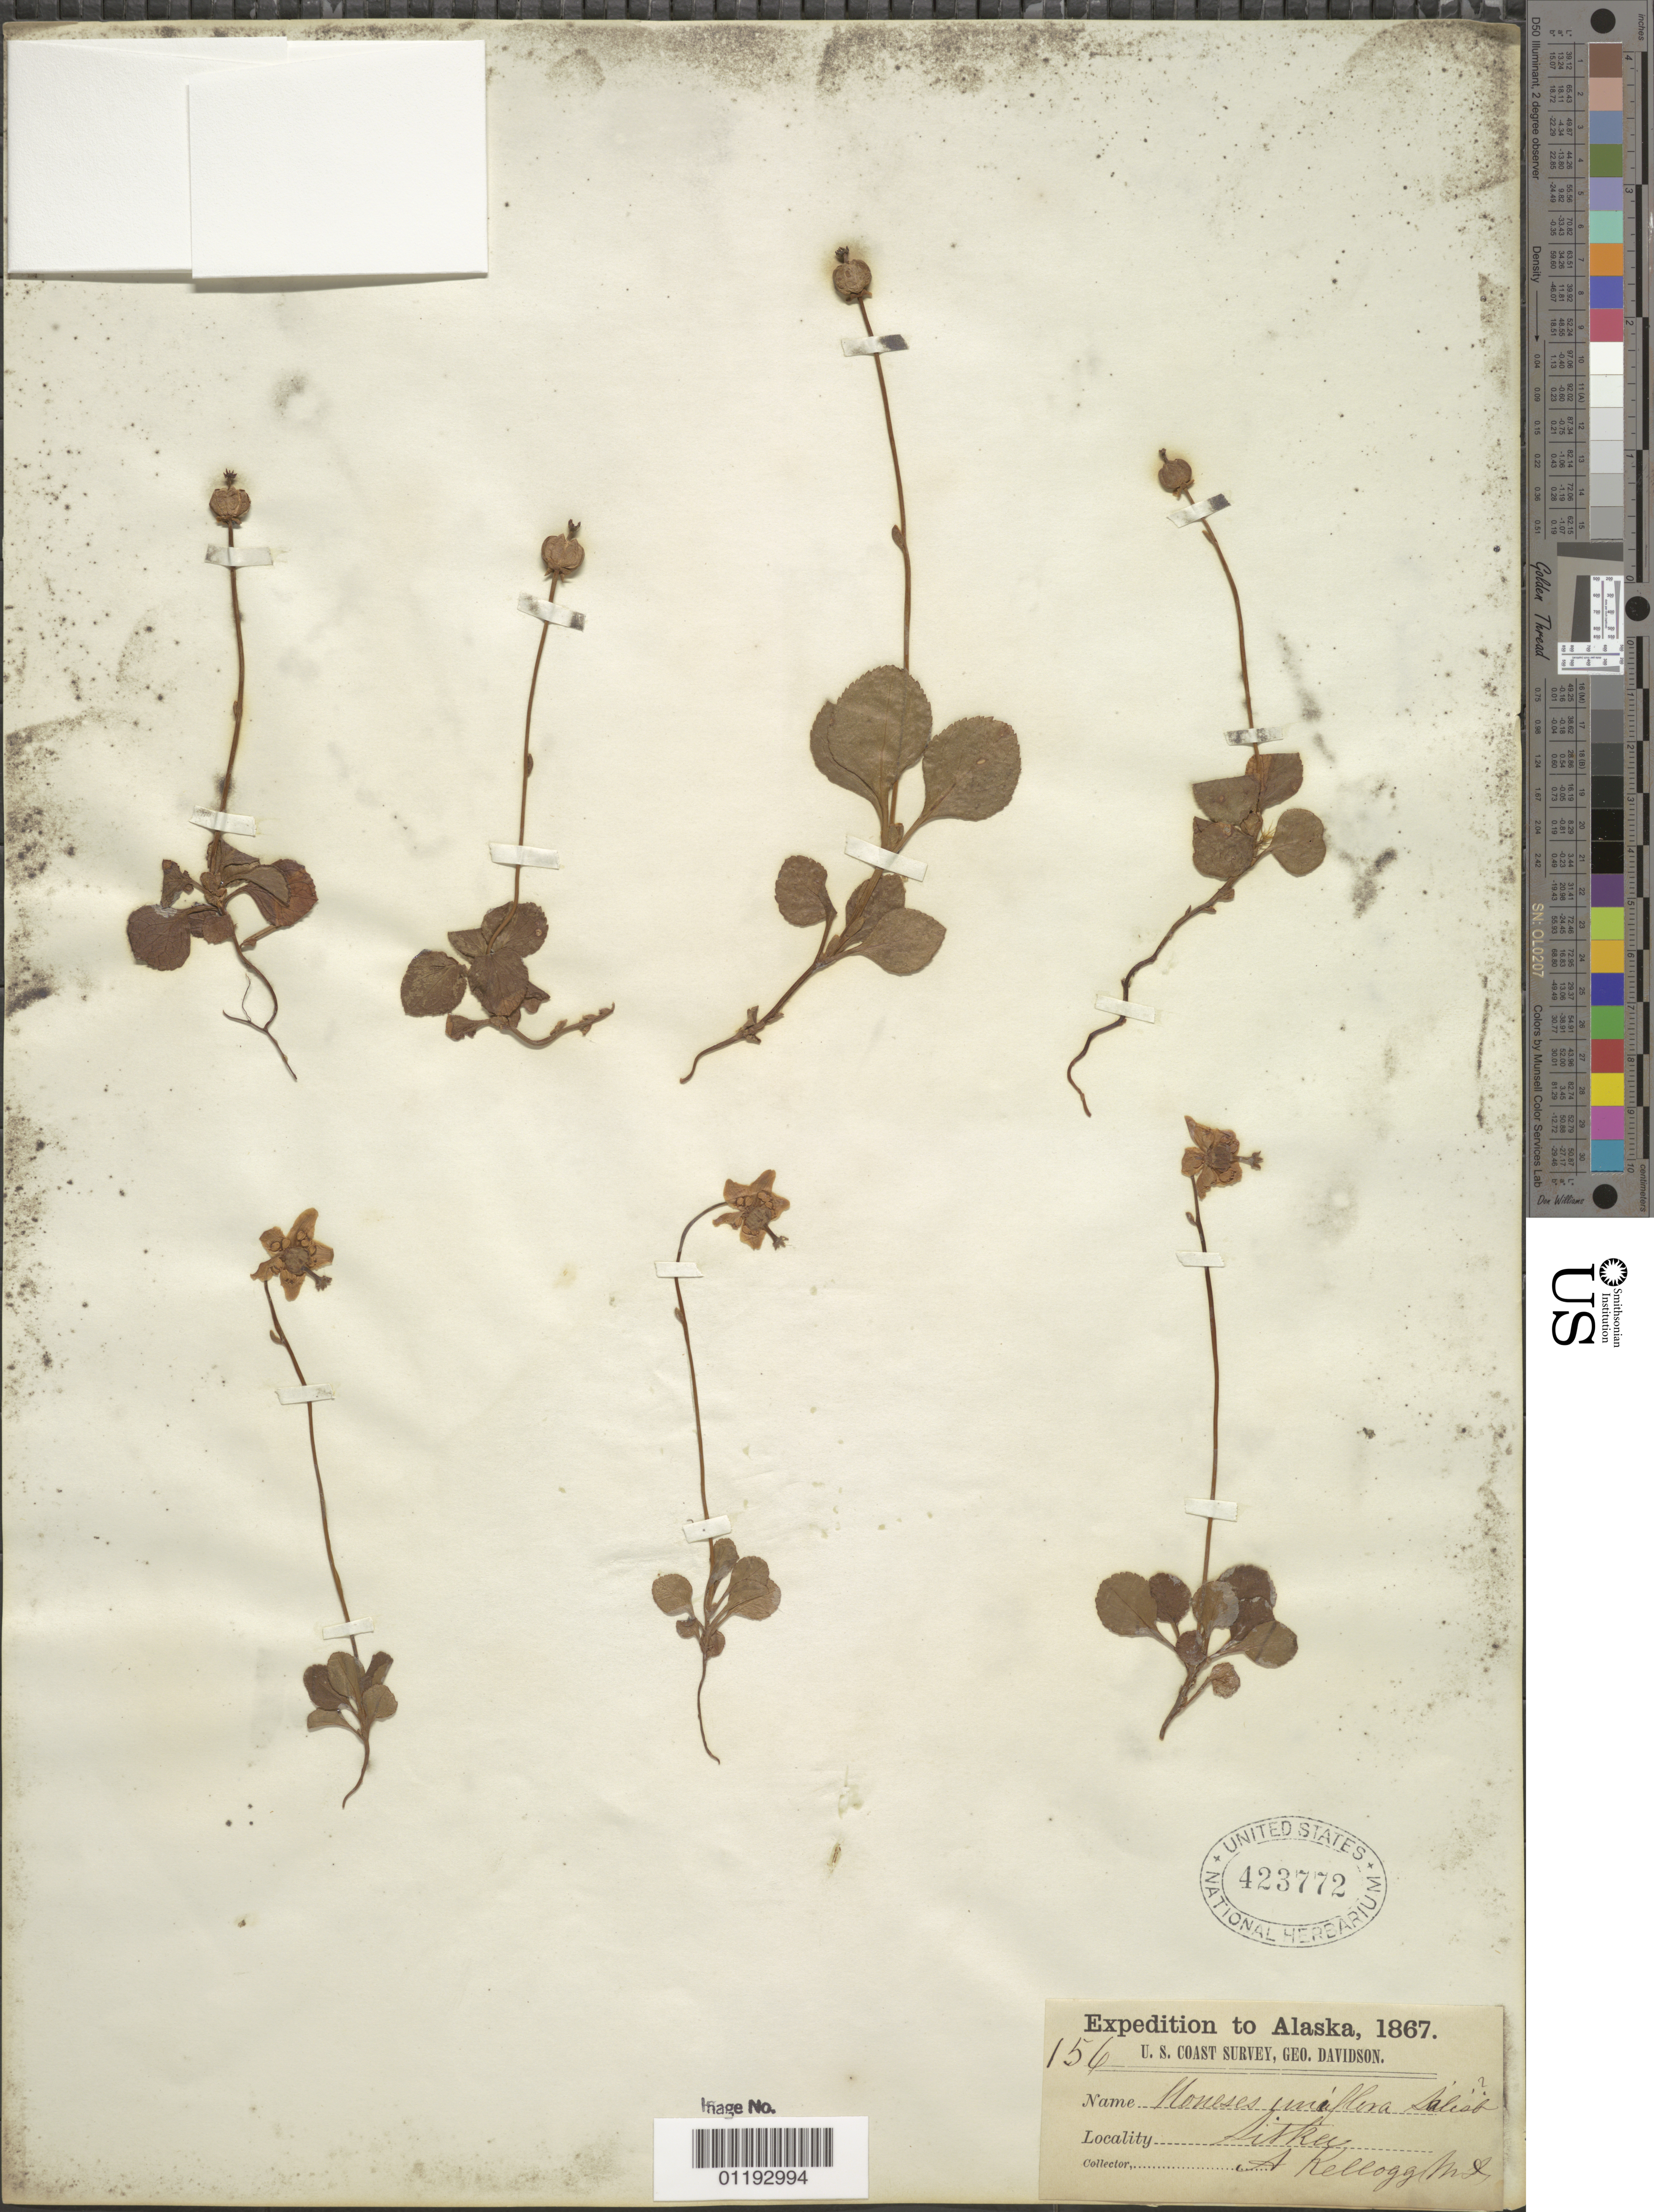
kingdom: Plantae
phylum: Tracheophyta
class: Magnoliopsida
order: Ericales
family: Ericaceae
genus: Moneses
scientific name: Moneses uniflora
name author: (L.) A. Gray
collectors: A. Kellogg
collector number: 156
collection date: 1867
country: United States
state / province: Alaska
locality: Sitka.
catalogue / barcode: US 423772